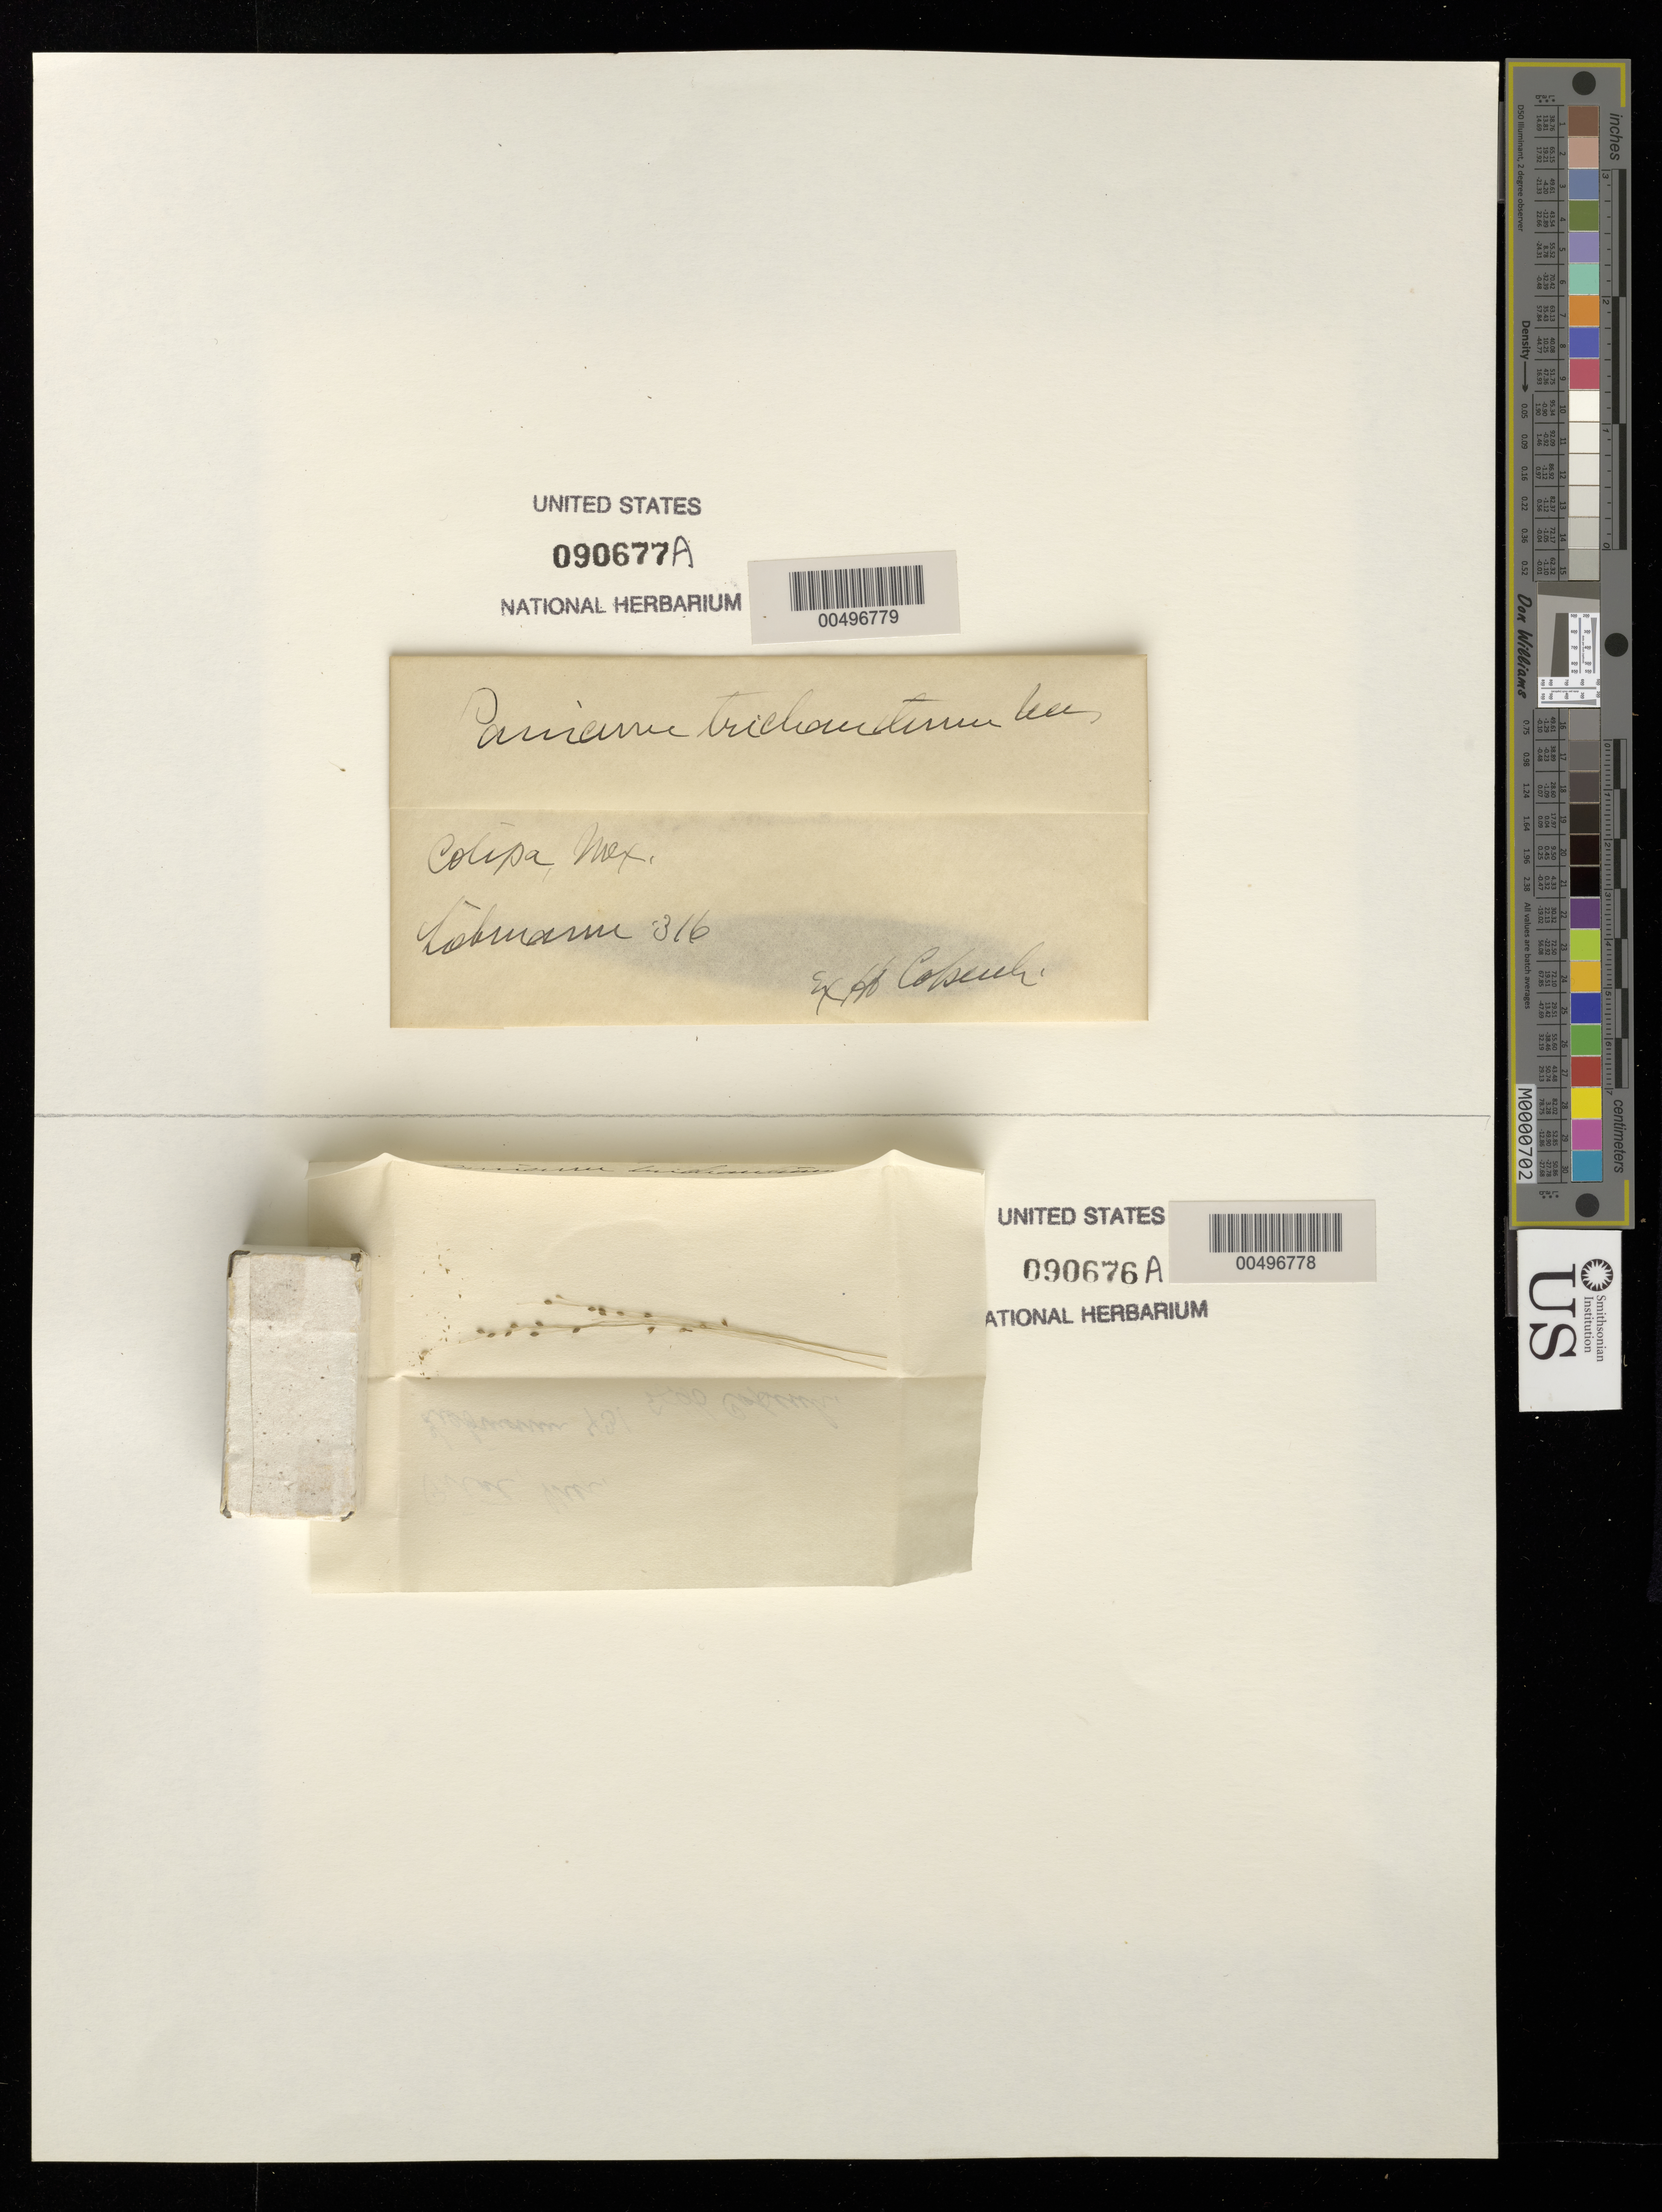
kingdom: Plantae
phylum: Tracheophyta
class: Liliopsida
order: Poales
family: Poaceae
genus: Panicum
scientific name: Panicum trichanthum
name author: Nees in Mart.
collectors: F. M. Liebmann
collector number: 431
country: Mexico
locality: Pital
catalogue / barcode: US 90676A